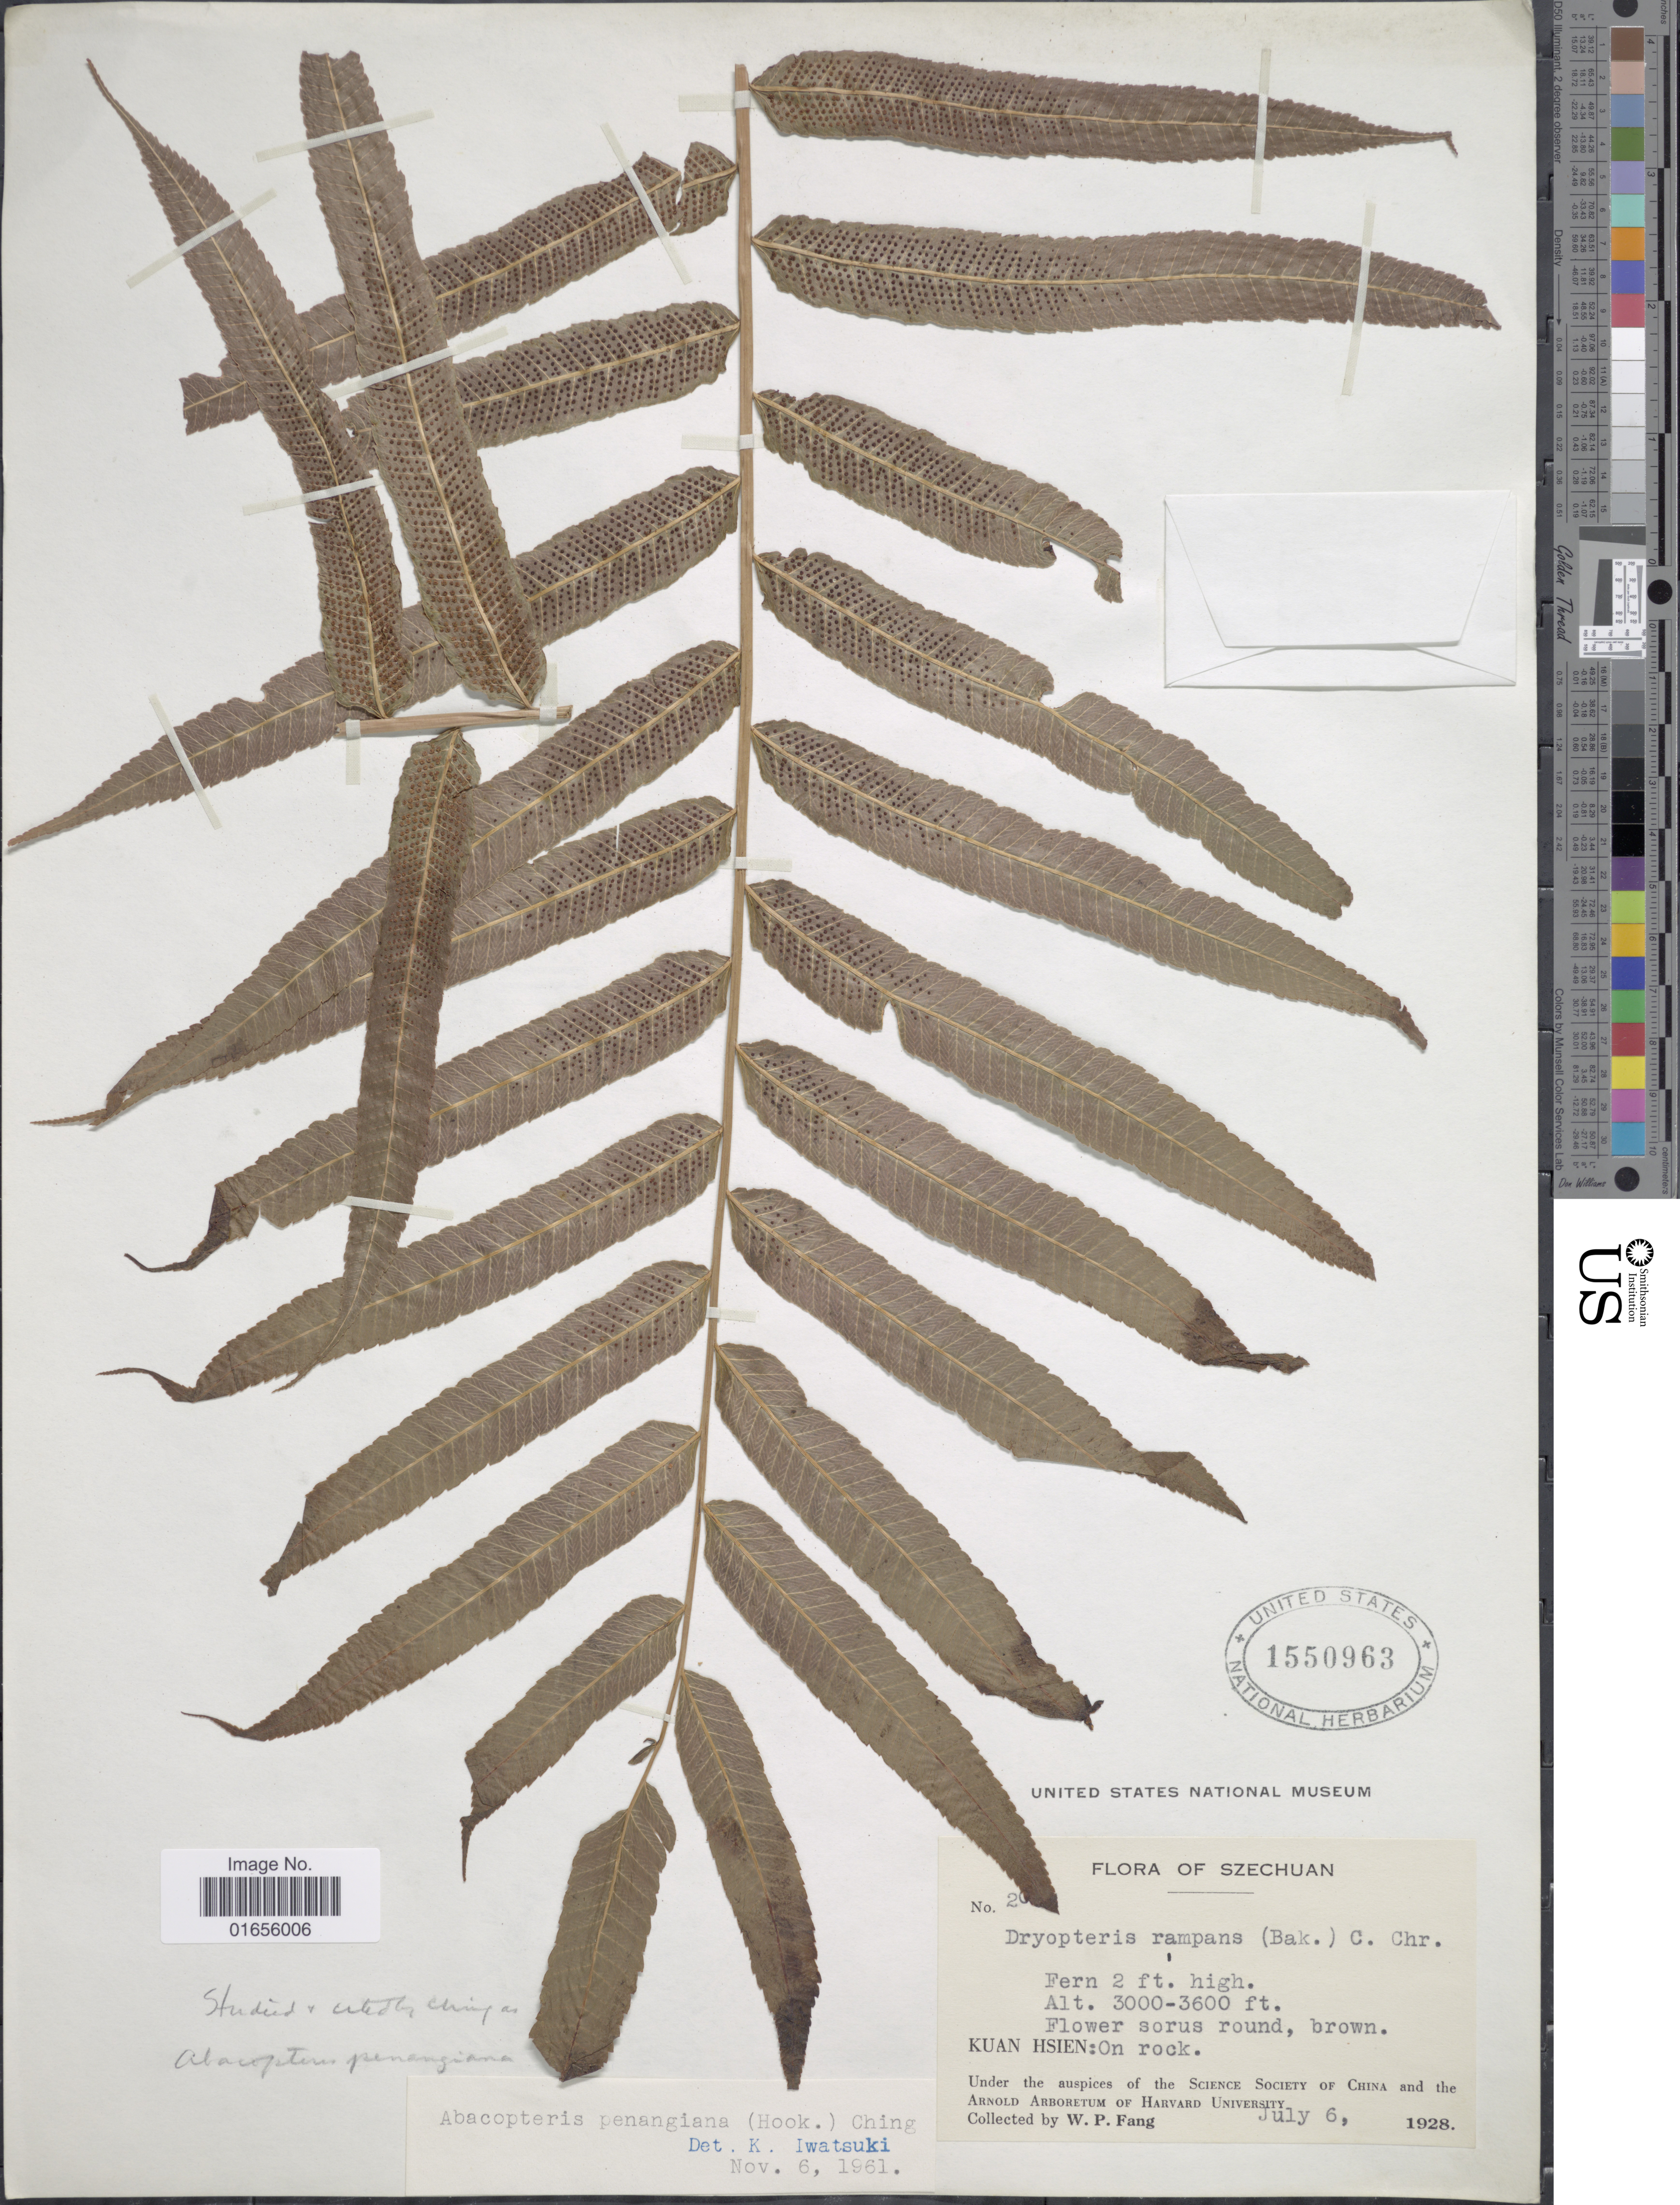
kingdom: Plantae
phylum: Tracheophyta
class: Polypodiopsida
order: Polypodiales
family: Thelypteridaceae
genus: Pronephrium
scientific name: Pronephrium penangiana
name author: (Hook.) Holttum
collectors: W. P. Fang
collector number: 20!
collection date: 1928-07-06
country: China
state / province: Sichuan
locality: Szechuan, Kuan Hsien: On rock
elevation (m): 914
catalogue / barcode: US 1550963